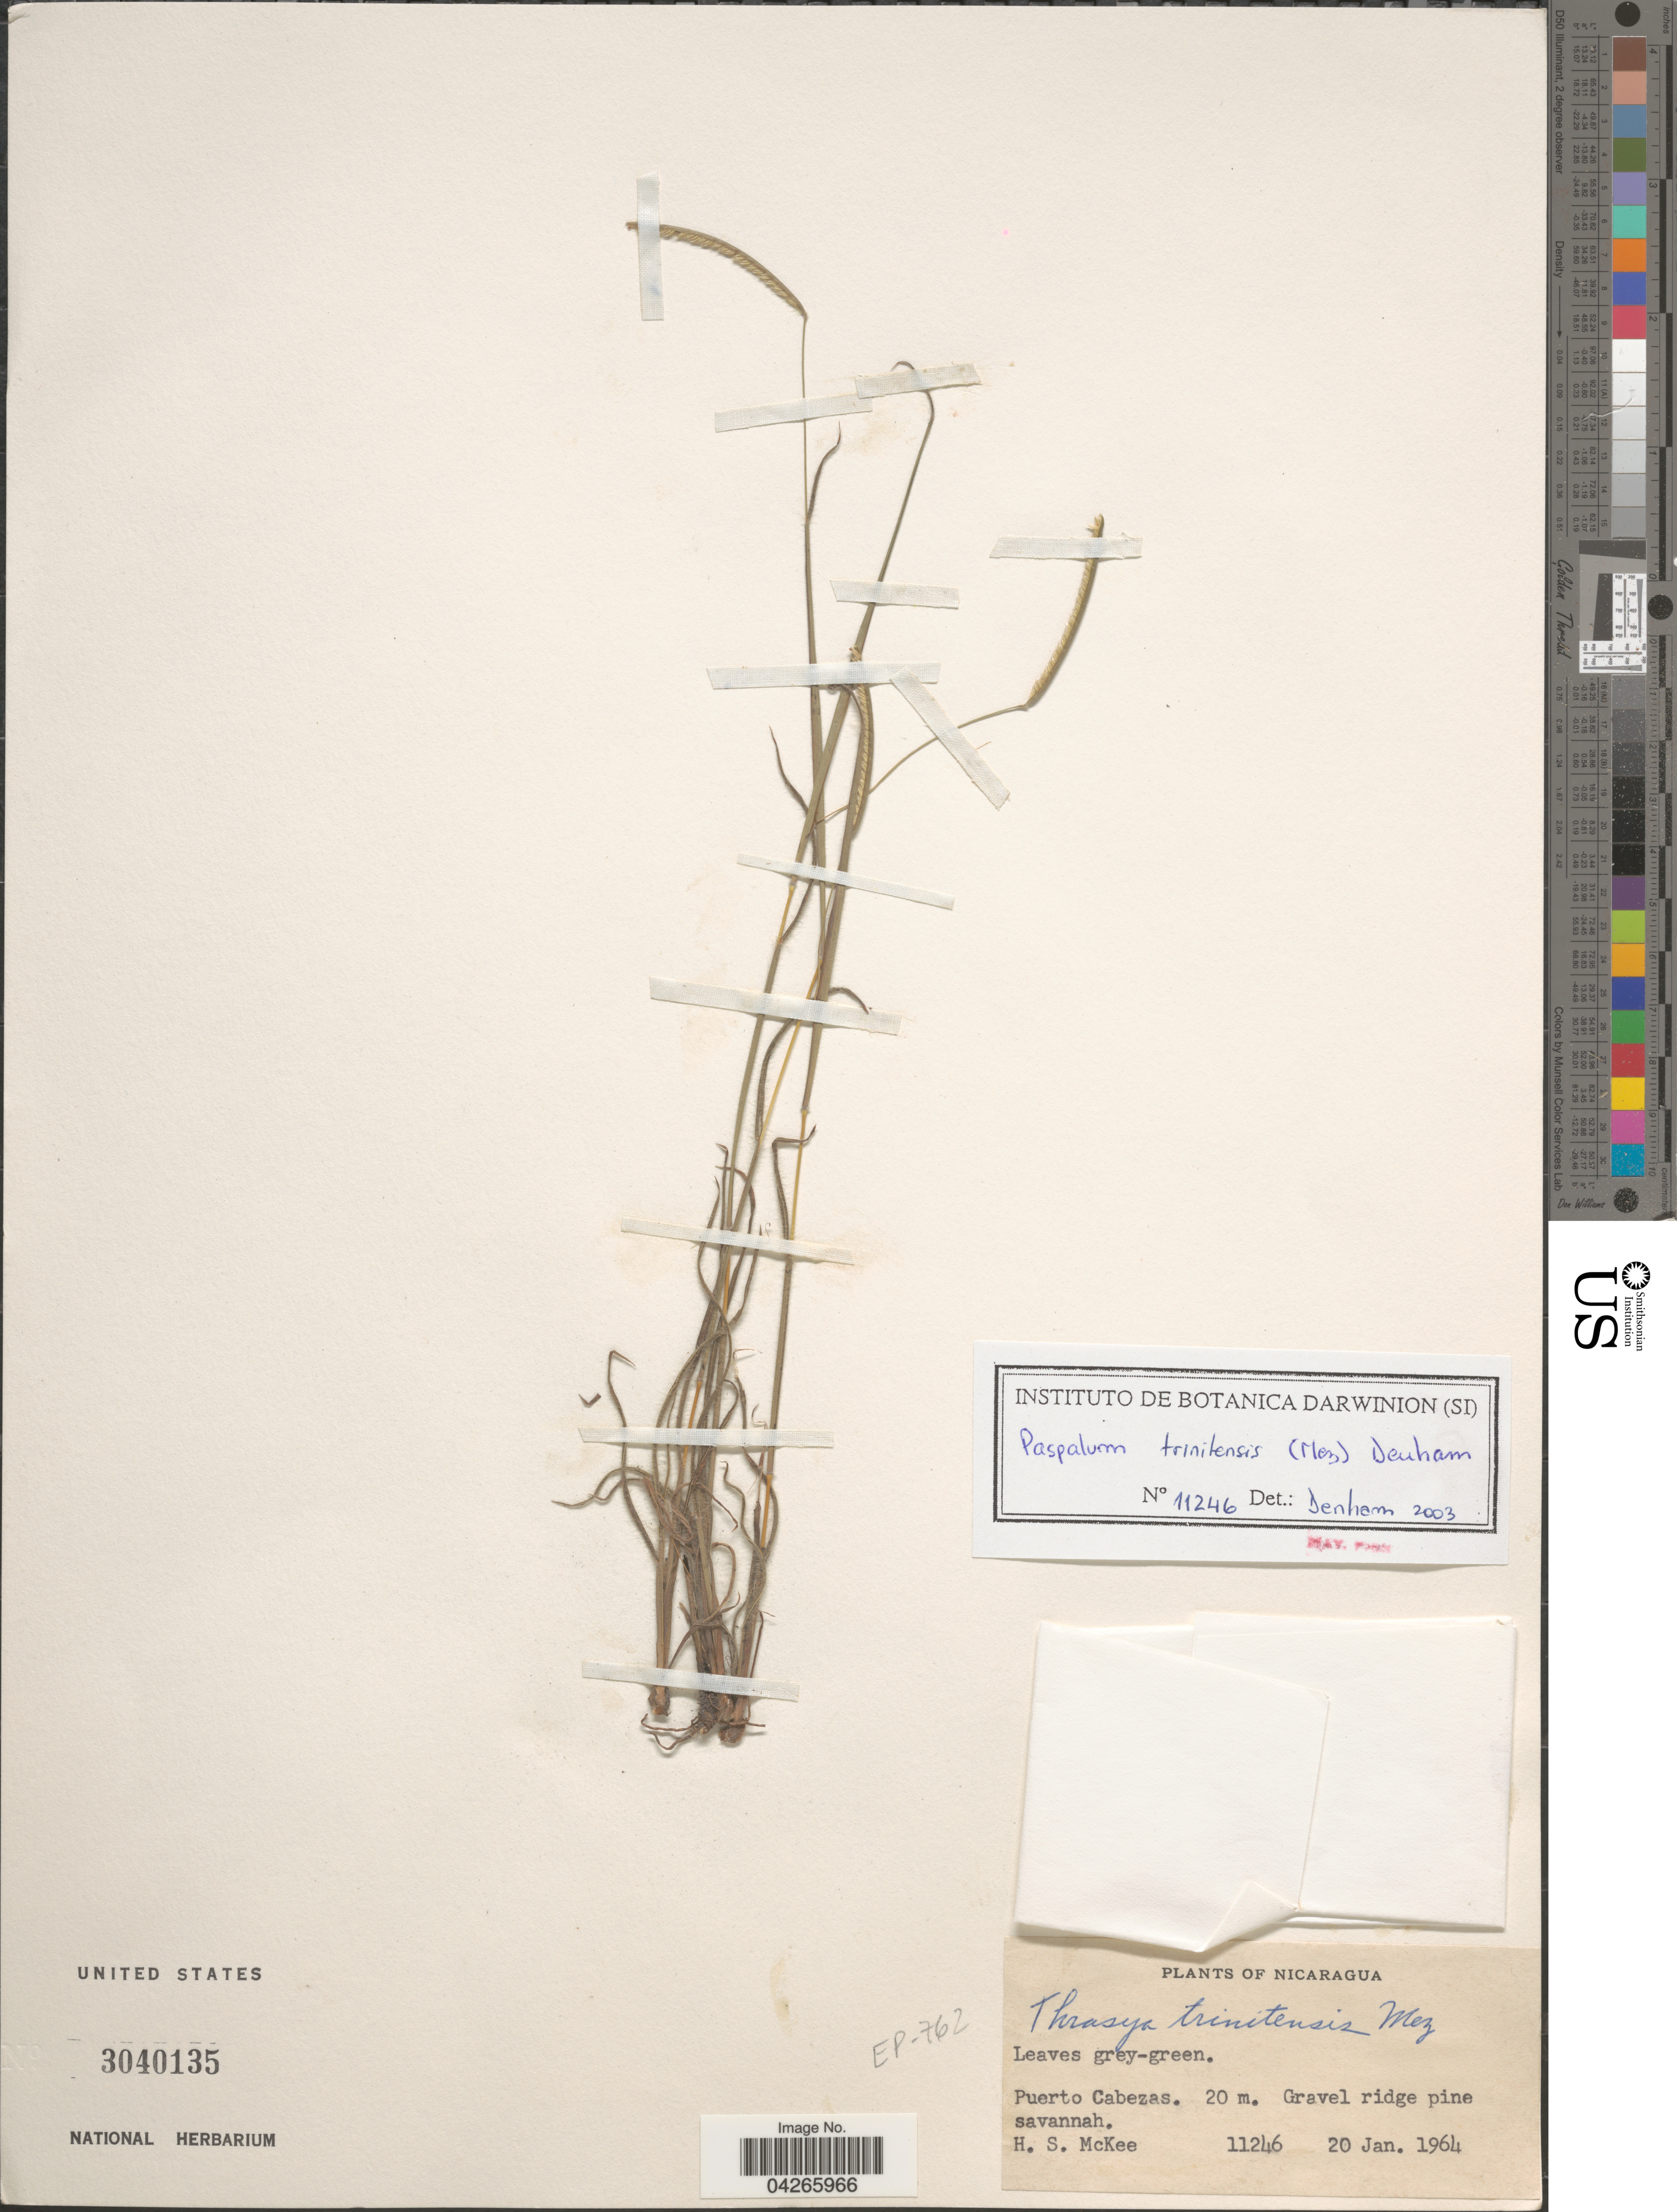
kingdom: Plantae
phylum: Tracheophyta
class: Liliopsida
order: Poales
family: Poaceae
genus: Paspalum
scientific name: Paspalum trinitense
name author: (Mez) S. Denham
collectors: H. S. McKee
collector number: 11246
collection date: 1964-01-20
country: Nicaragua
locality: Puerto Cabezas.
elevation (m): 20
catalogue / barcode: US 3040135